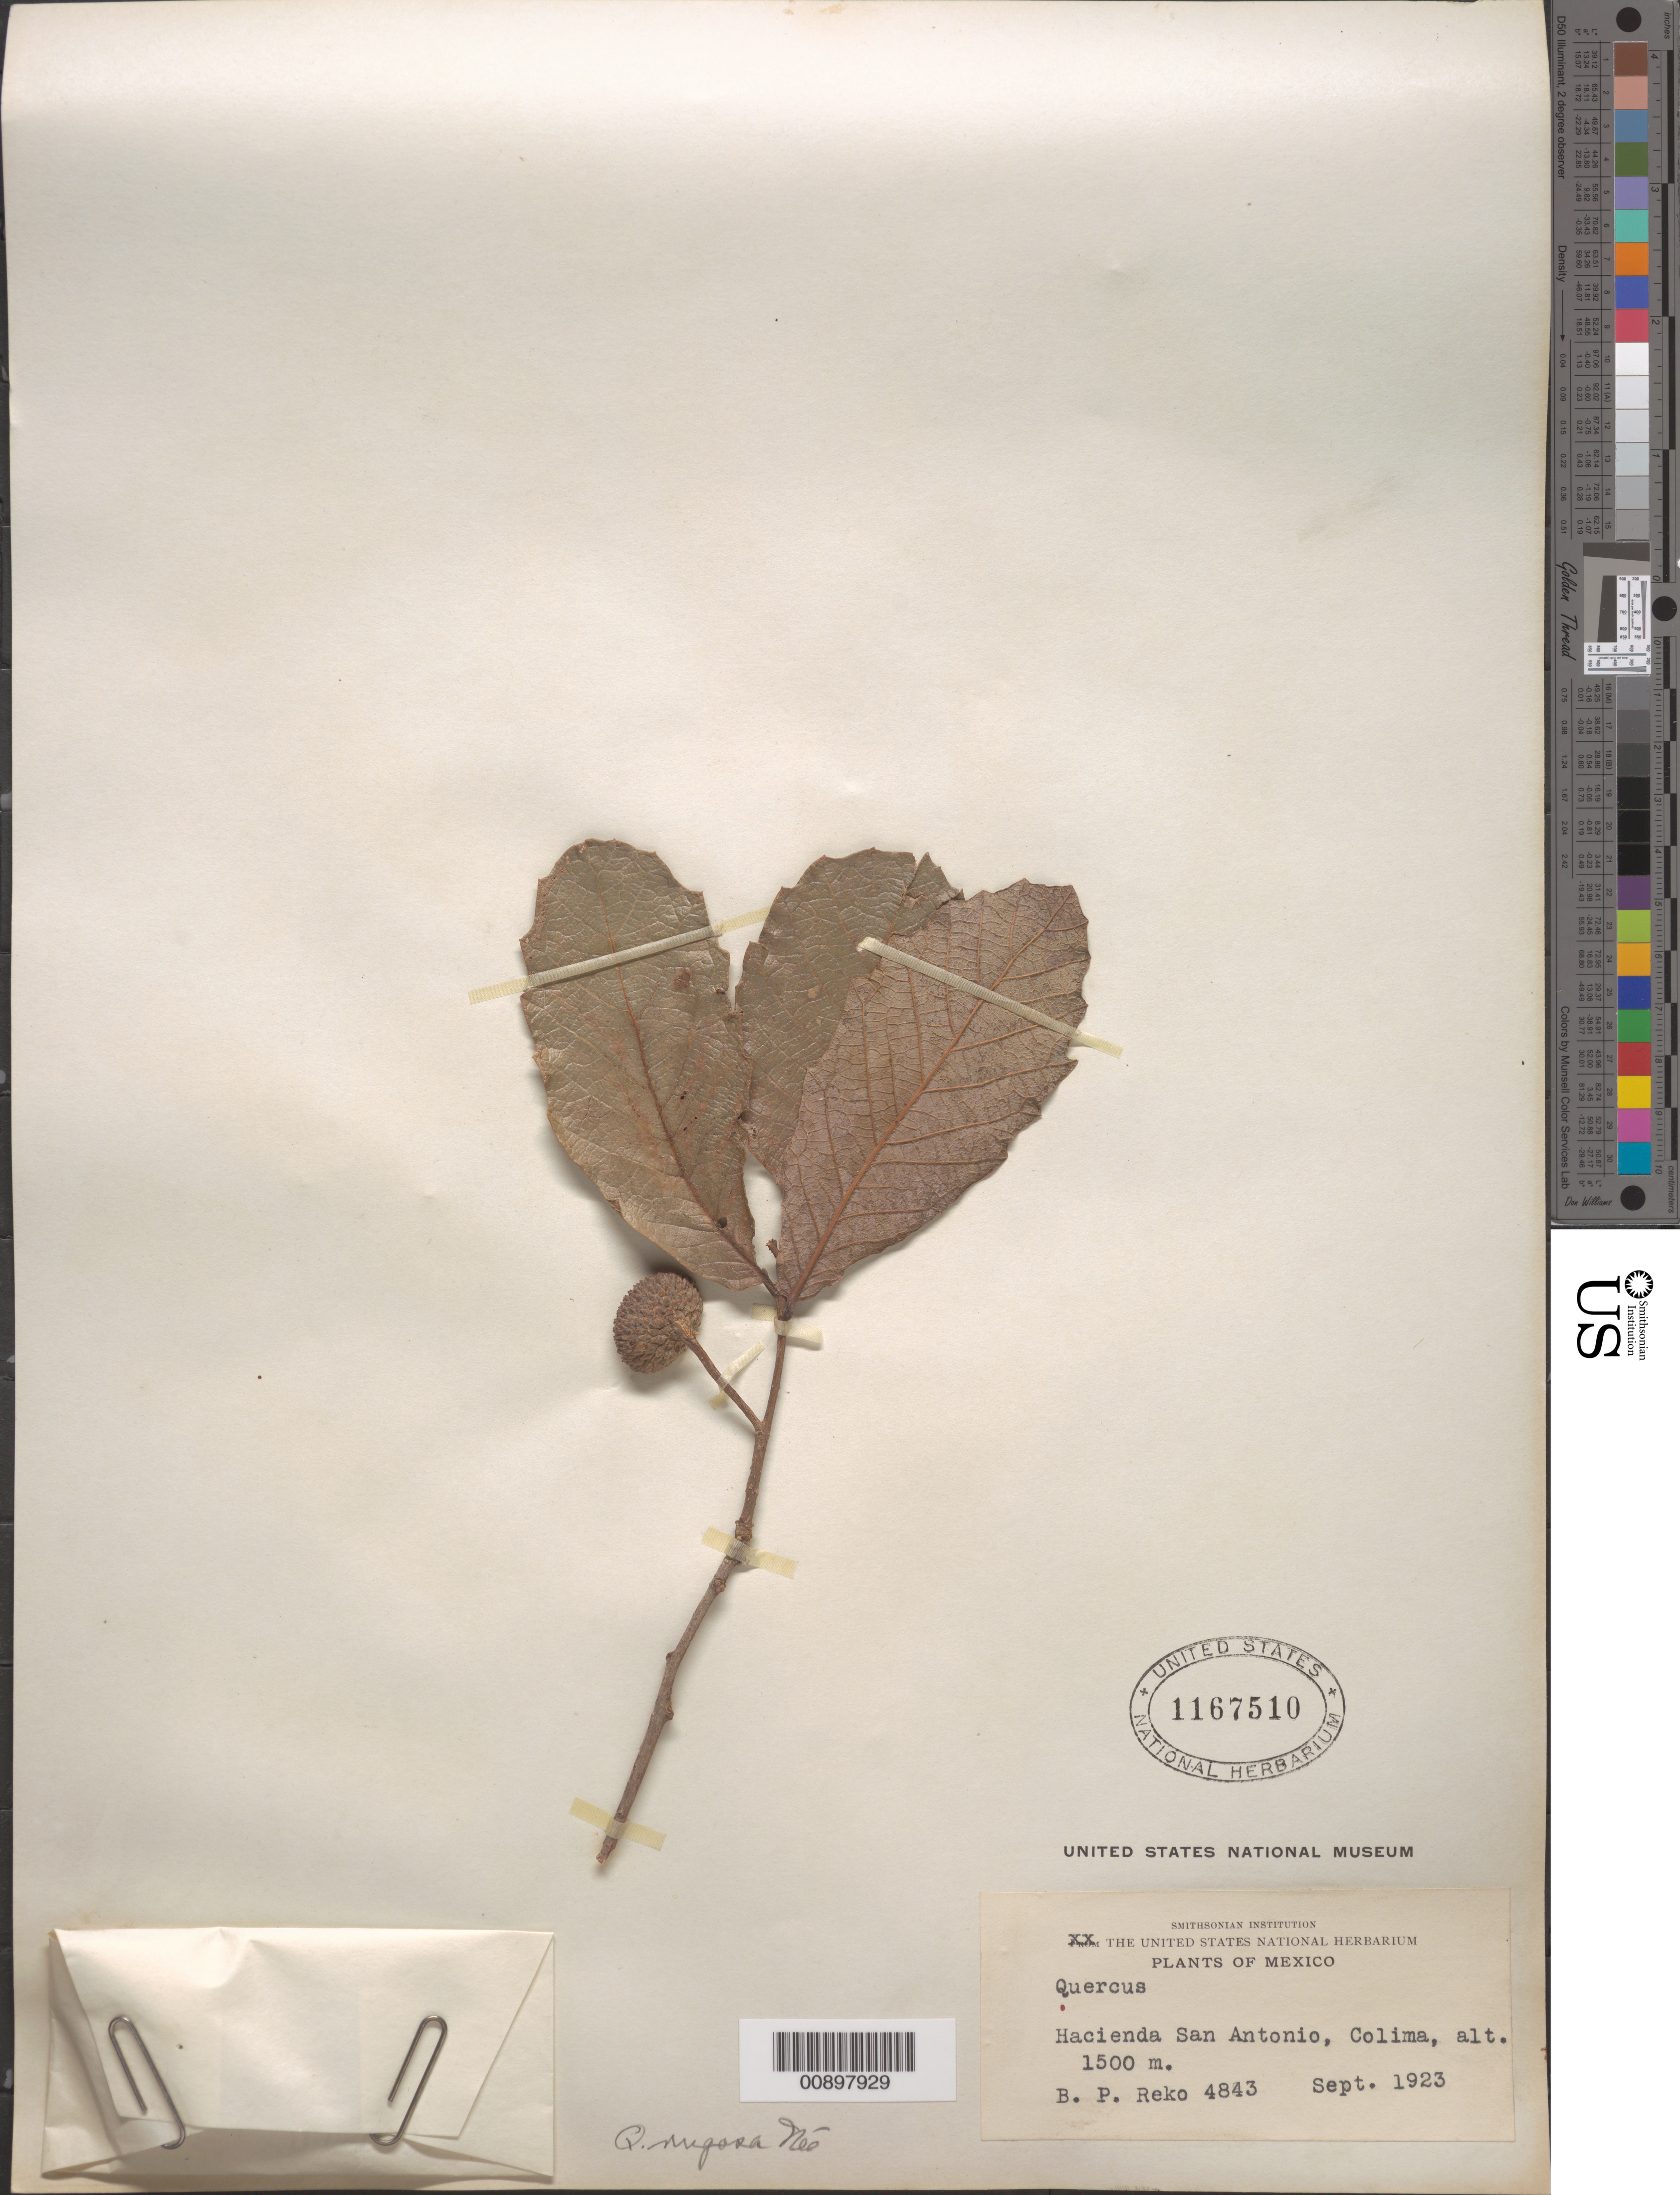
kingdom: Plantae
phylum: Tracheophyta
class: Magnoliopsida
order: Fagales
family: Fagaceae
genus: Quercus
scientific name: Quercus rugosa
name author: Née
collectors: B. P. Reko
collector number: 4843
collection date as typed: Sep 1923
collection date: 1923-09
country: Mexico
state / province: Colima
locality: Hacienda San Antonio, Colima.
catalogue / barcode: US 1167510